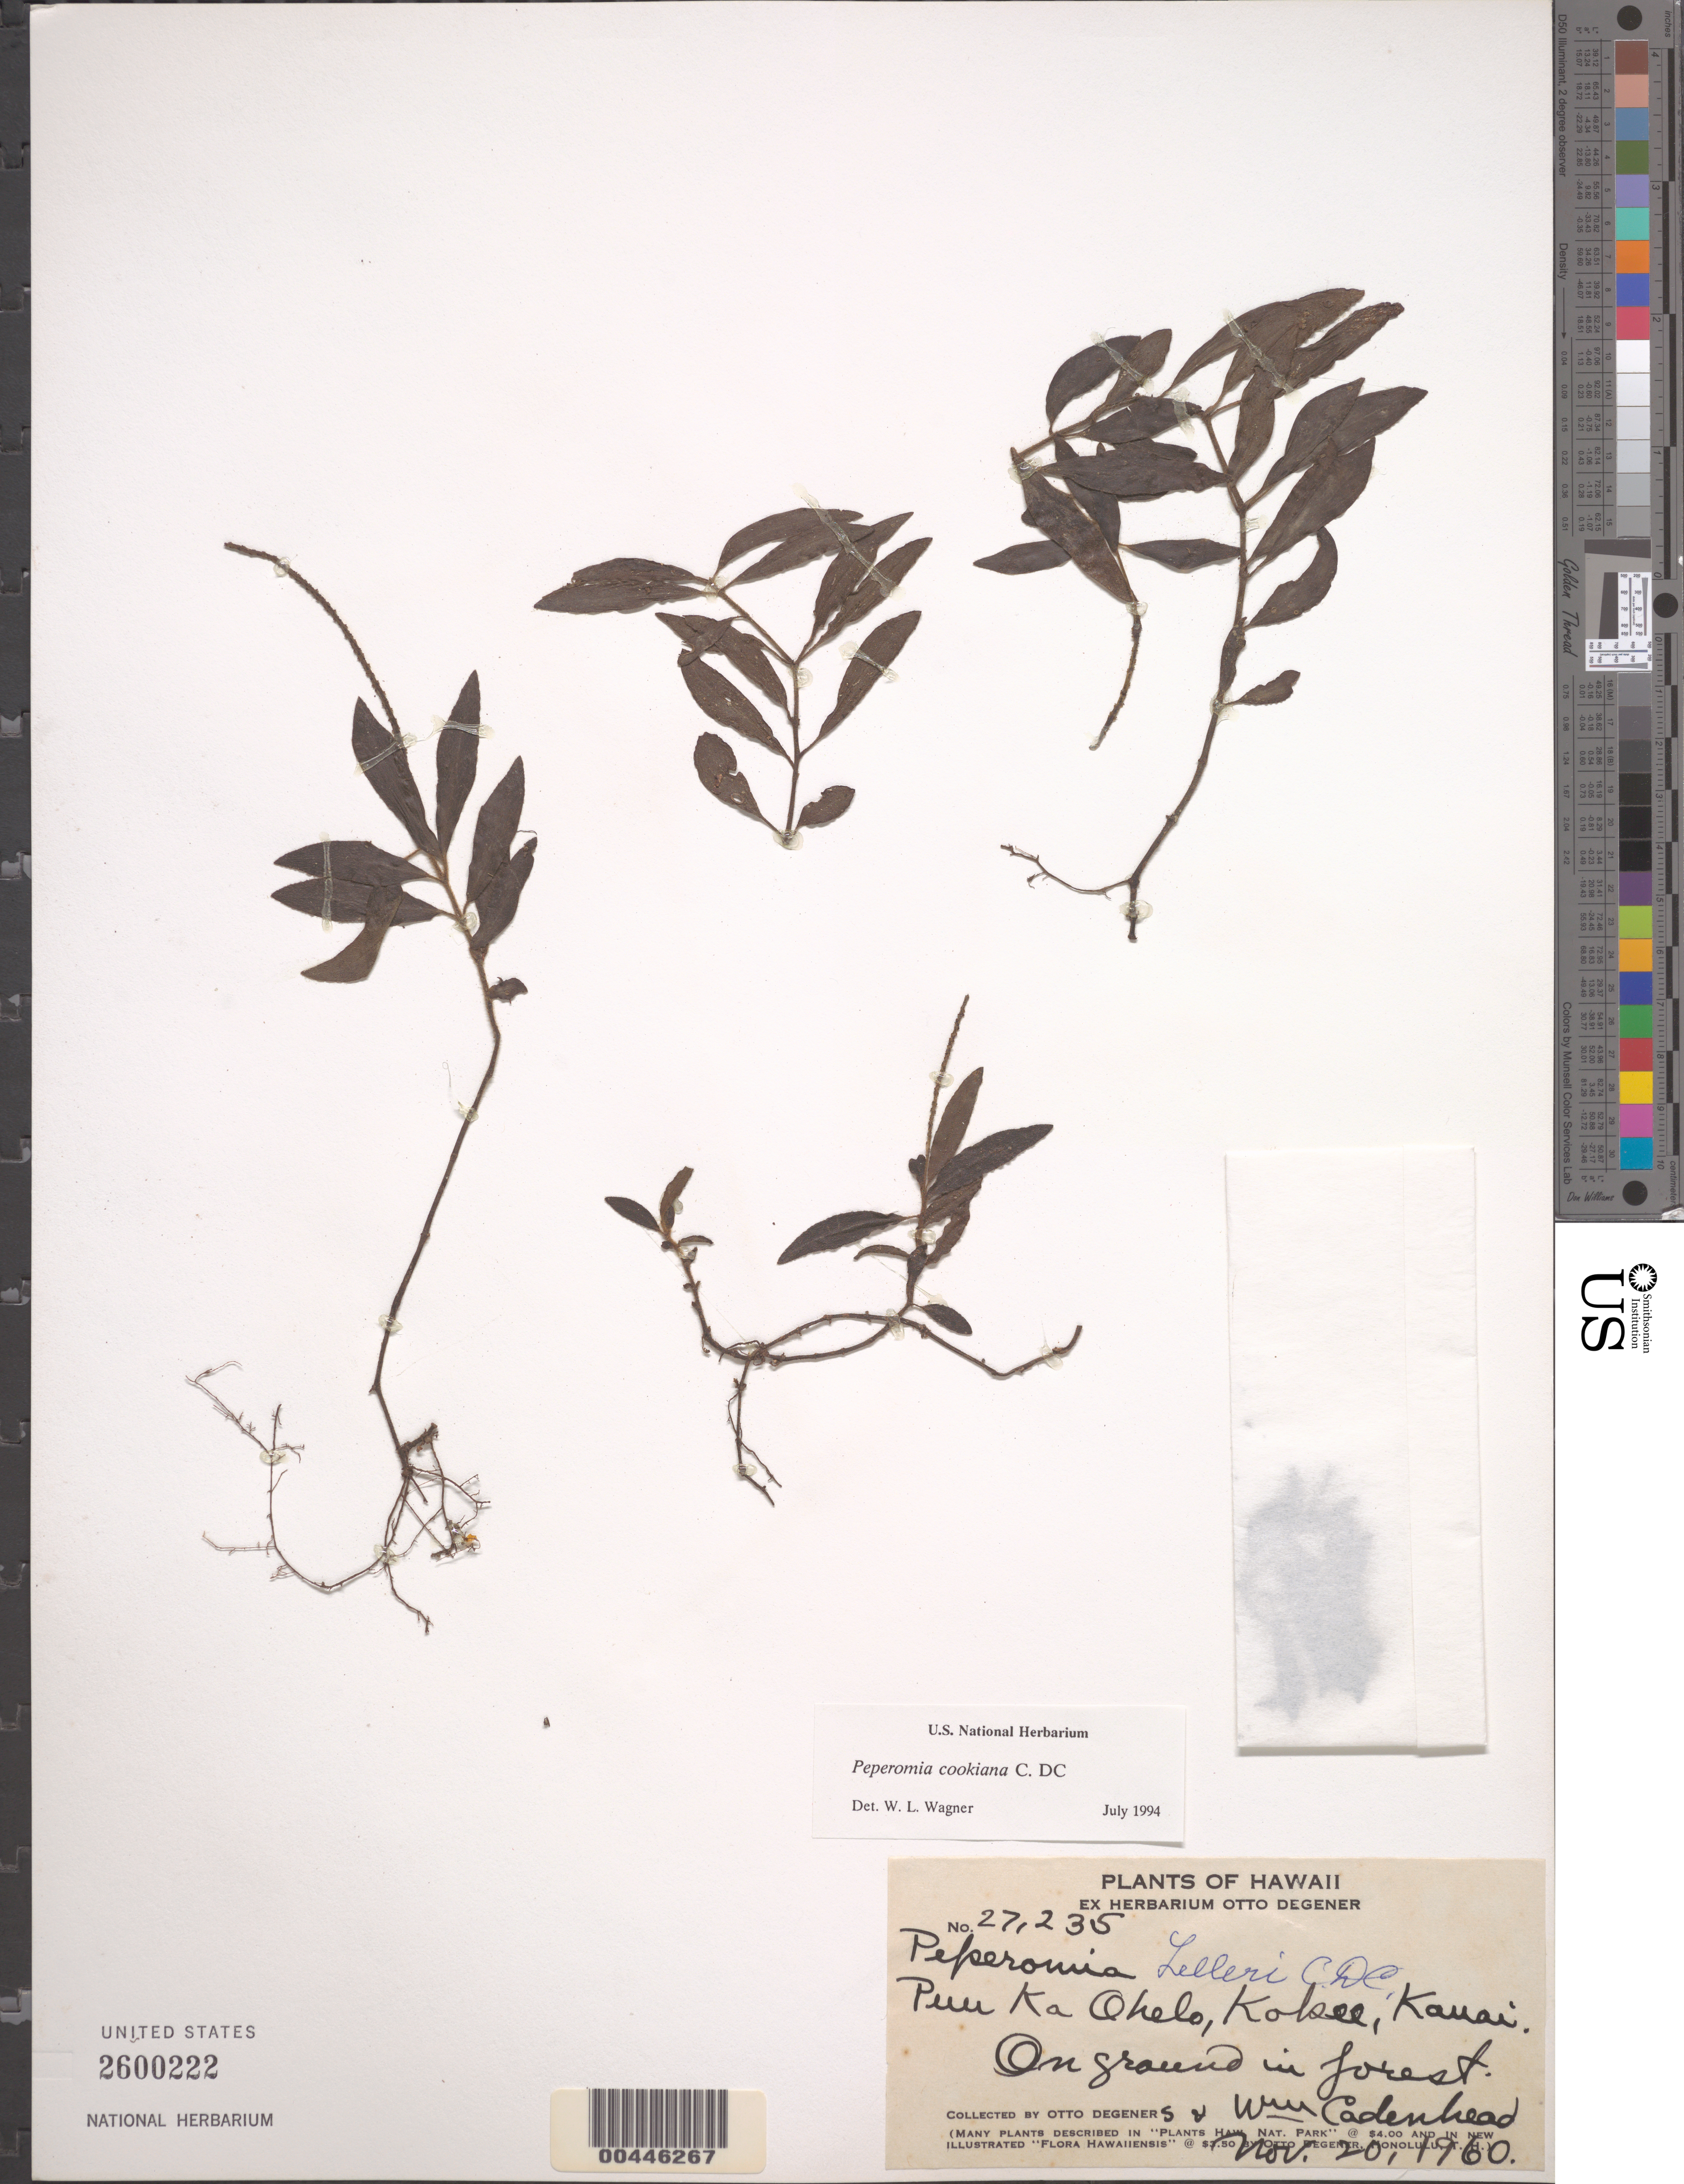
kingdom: Plantae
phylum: Tracheophyta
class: Magnoliopsida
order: Piperales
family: Piperaceae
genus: Peperomia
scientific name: Peperomia cookiana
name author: C. DC.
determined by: Wagner, W. L., (BOT), Smithsonian Institution - National Museum of Natural History (UNITED STATES)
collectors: O. Degener, I. Degener & W. Cadenhead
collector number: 27235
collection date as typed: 20 Nov 1960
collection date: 1960-11-20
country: United States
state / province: Hawaii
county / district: Kauai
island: Kaua'i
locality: Puu Ka Ohelo, Kokee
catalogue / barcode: US 2600222